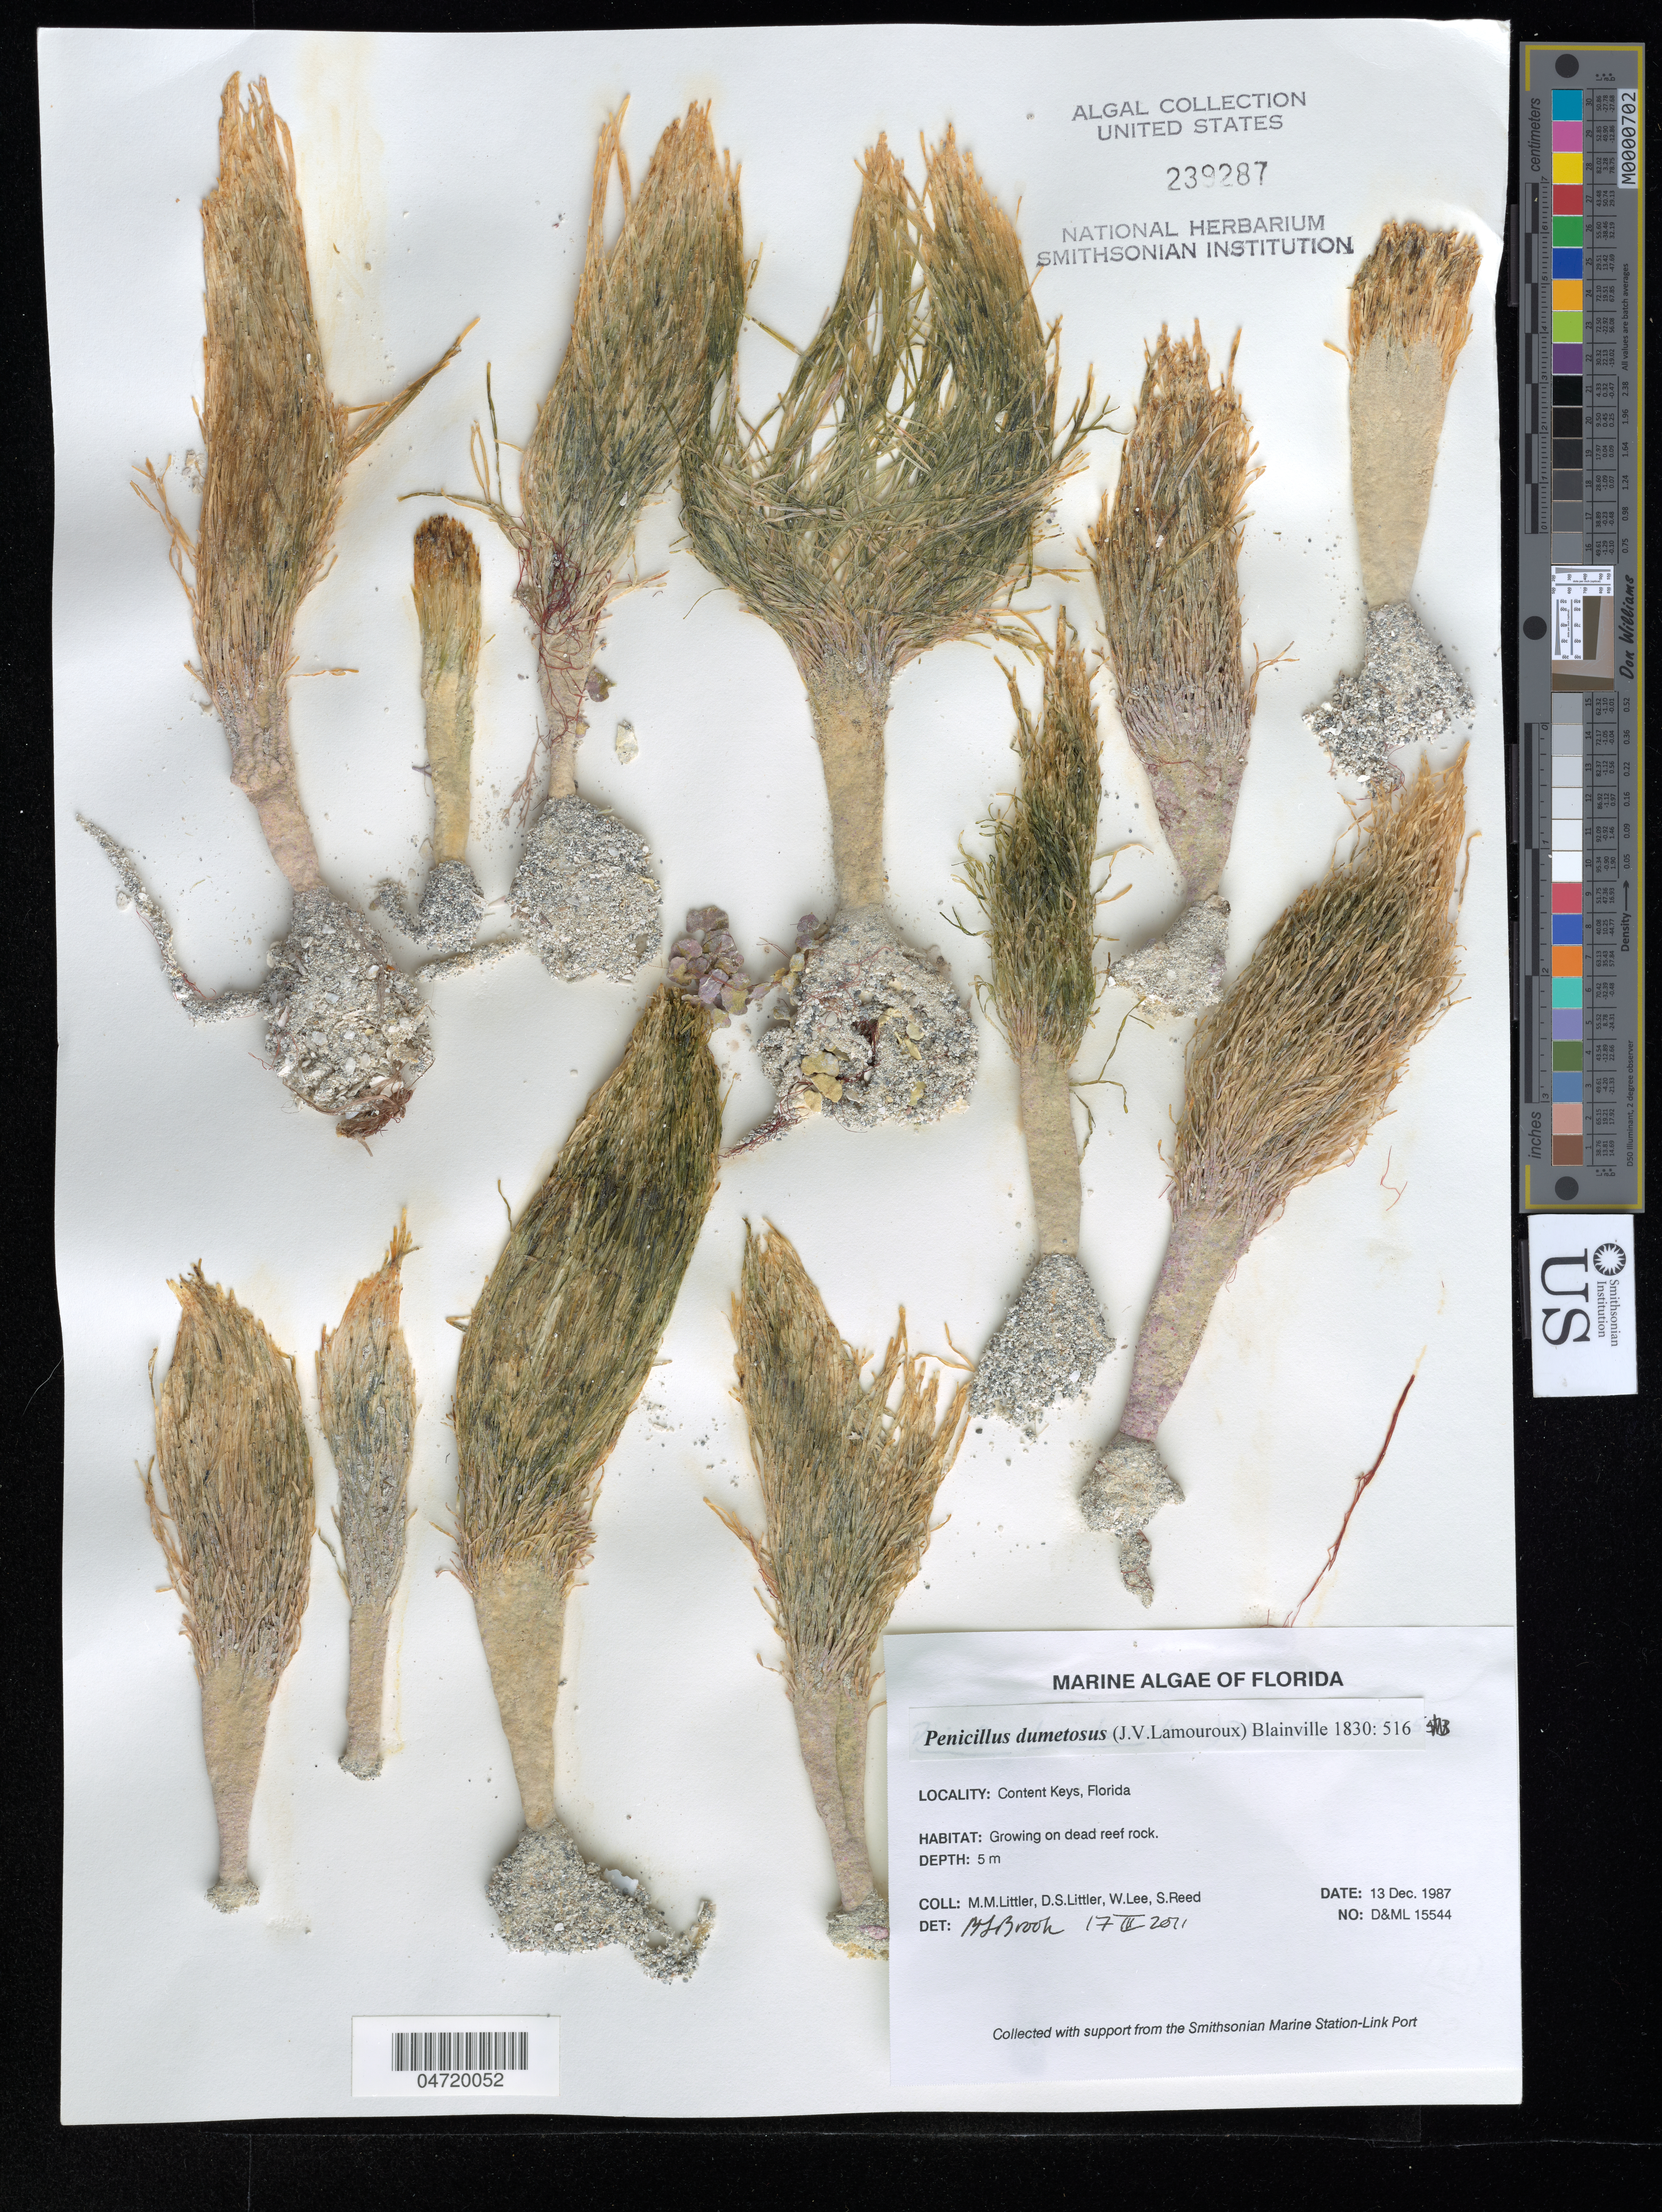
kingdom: Plantae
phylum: Chlorophyta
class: Ulvophyceae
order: Bryopsidales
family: Udoteaceae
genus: Penicillus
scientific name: Penicillus dumetosus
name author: (J.V.Lamouroux) Blainville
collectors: M. M. Littler, D. S. Littler, W. Lee & S. Reed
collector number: D&ML15544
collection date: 1987-12-13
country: United States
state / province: Florida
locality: Content Keys.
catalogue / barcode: US 239287